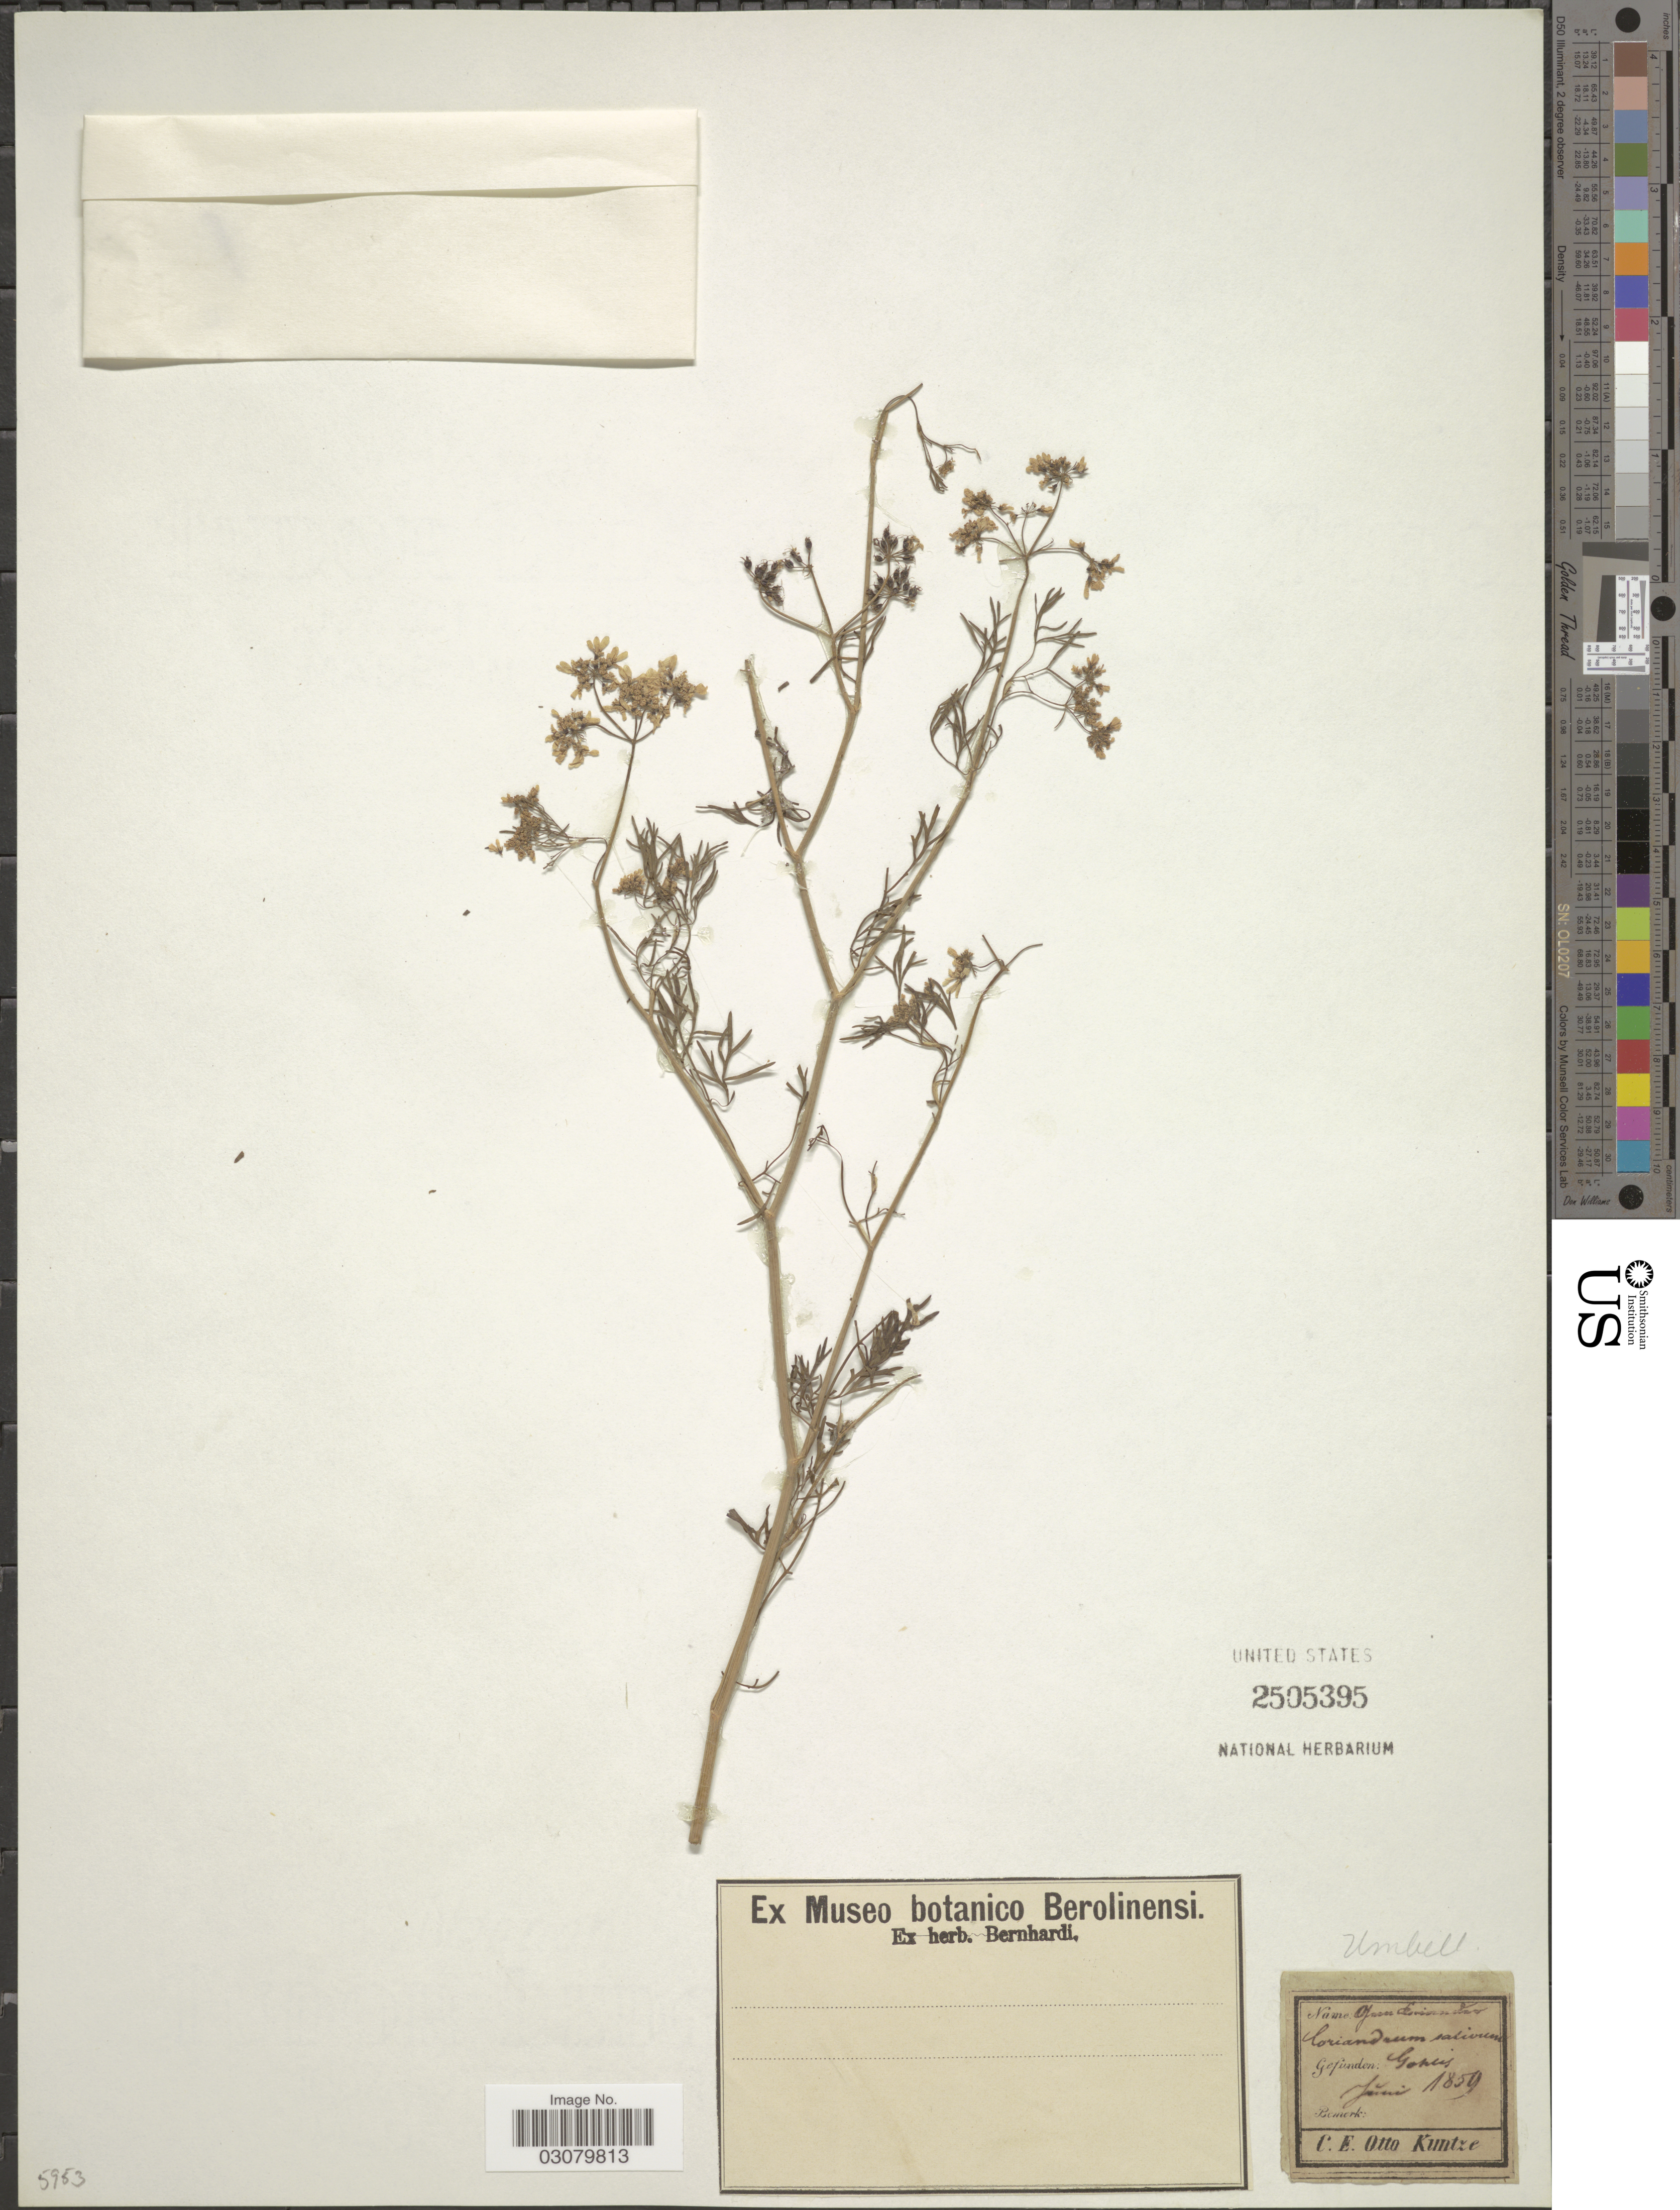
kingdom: Plantae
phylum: Tracheophyta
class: Magnoliopsida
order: Apiales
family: Apiaceae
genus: Coriandrum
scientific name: Coriandrum sativum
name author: L.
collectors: C.E.O. Kuntze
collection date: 1859-06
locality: Go [illegible text].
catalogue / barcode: US 2505395